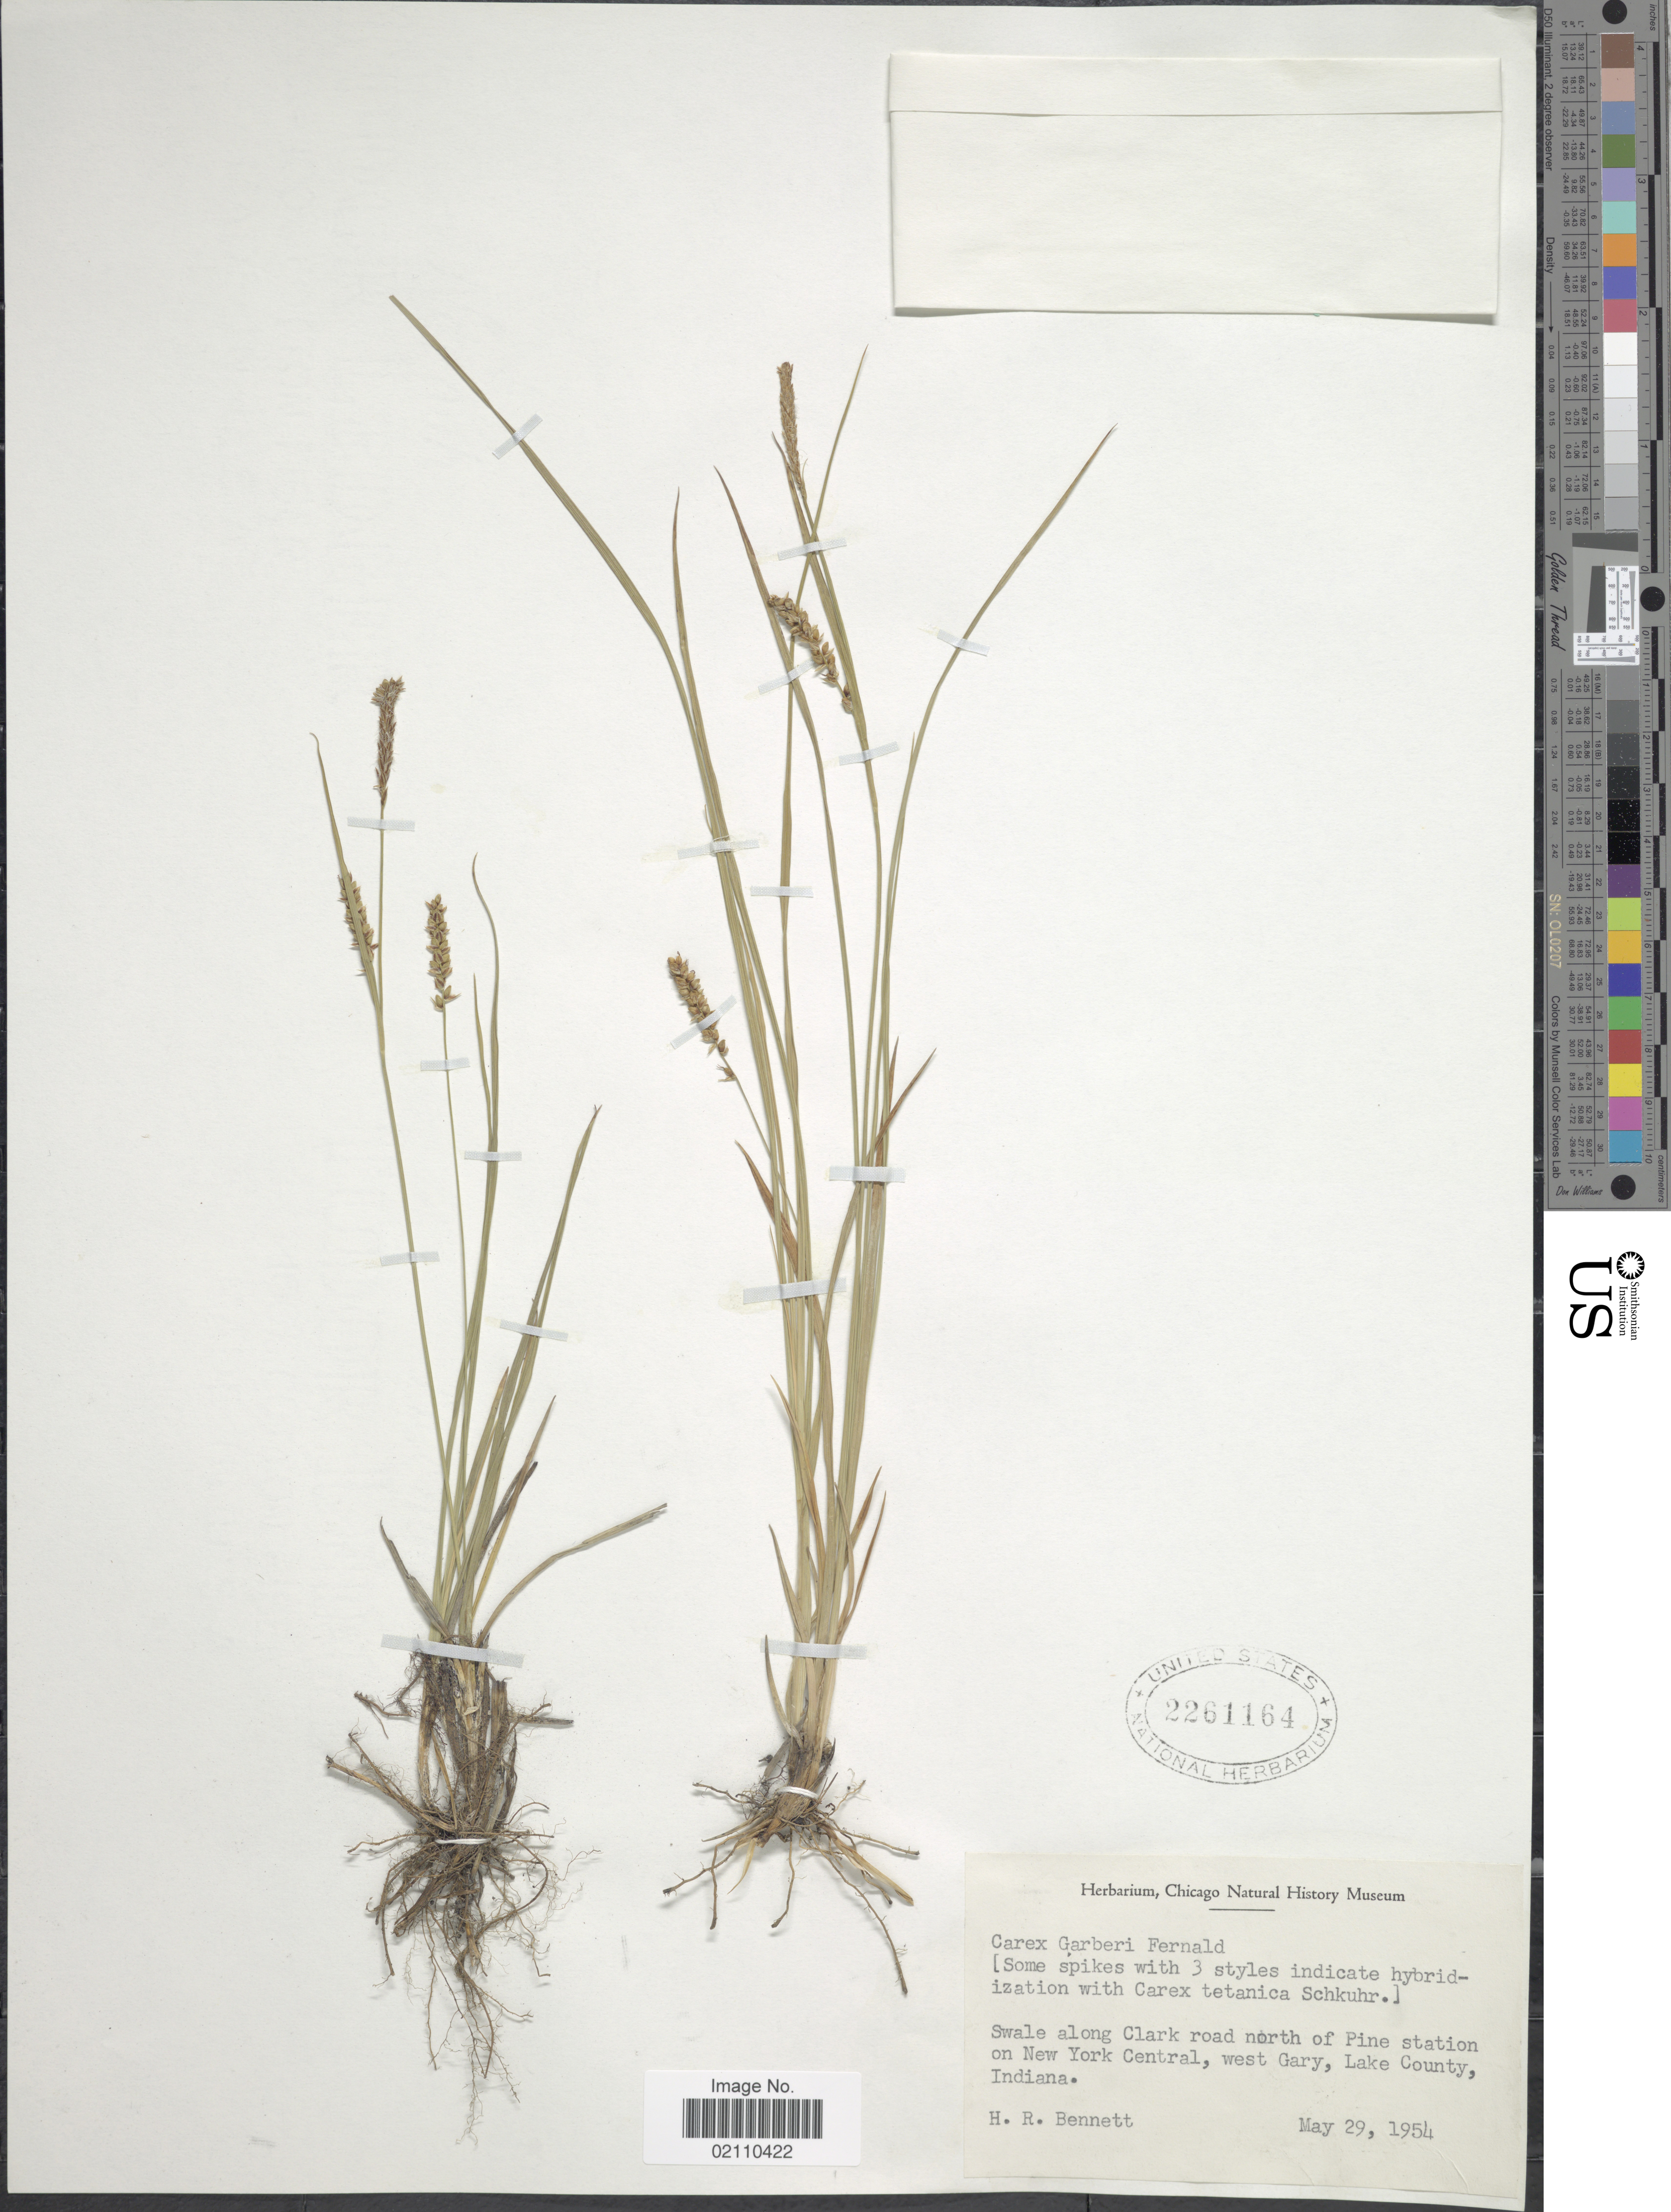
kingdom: Plantae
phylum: Tracheophyta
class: Liliopsida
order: Poales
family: Cyperaceae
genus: Carex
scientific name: Carex garberi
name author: Fernald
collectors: H. R. Bennett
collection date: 1954-05-29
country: United States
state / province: Indiana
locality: Swale along Clark road north of Pine Station on new York Central, west Gary, Lake County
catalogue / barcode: US 2261164